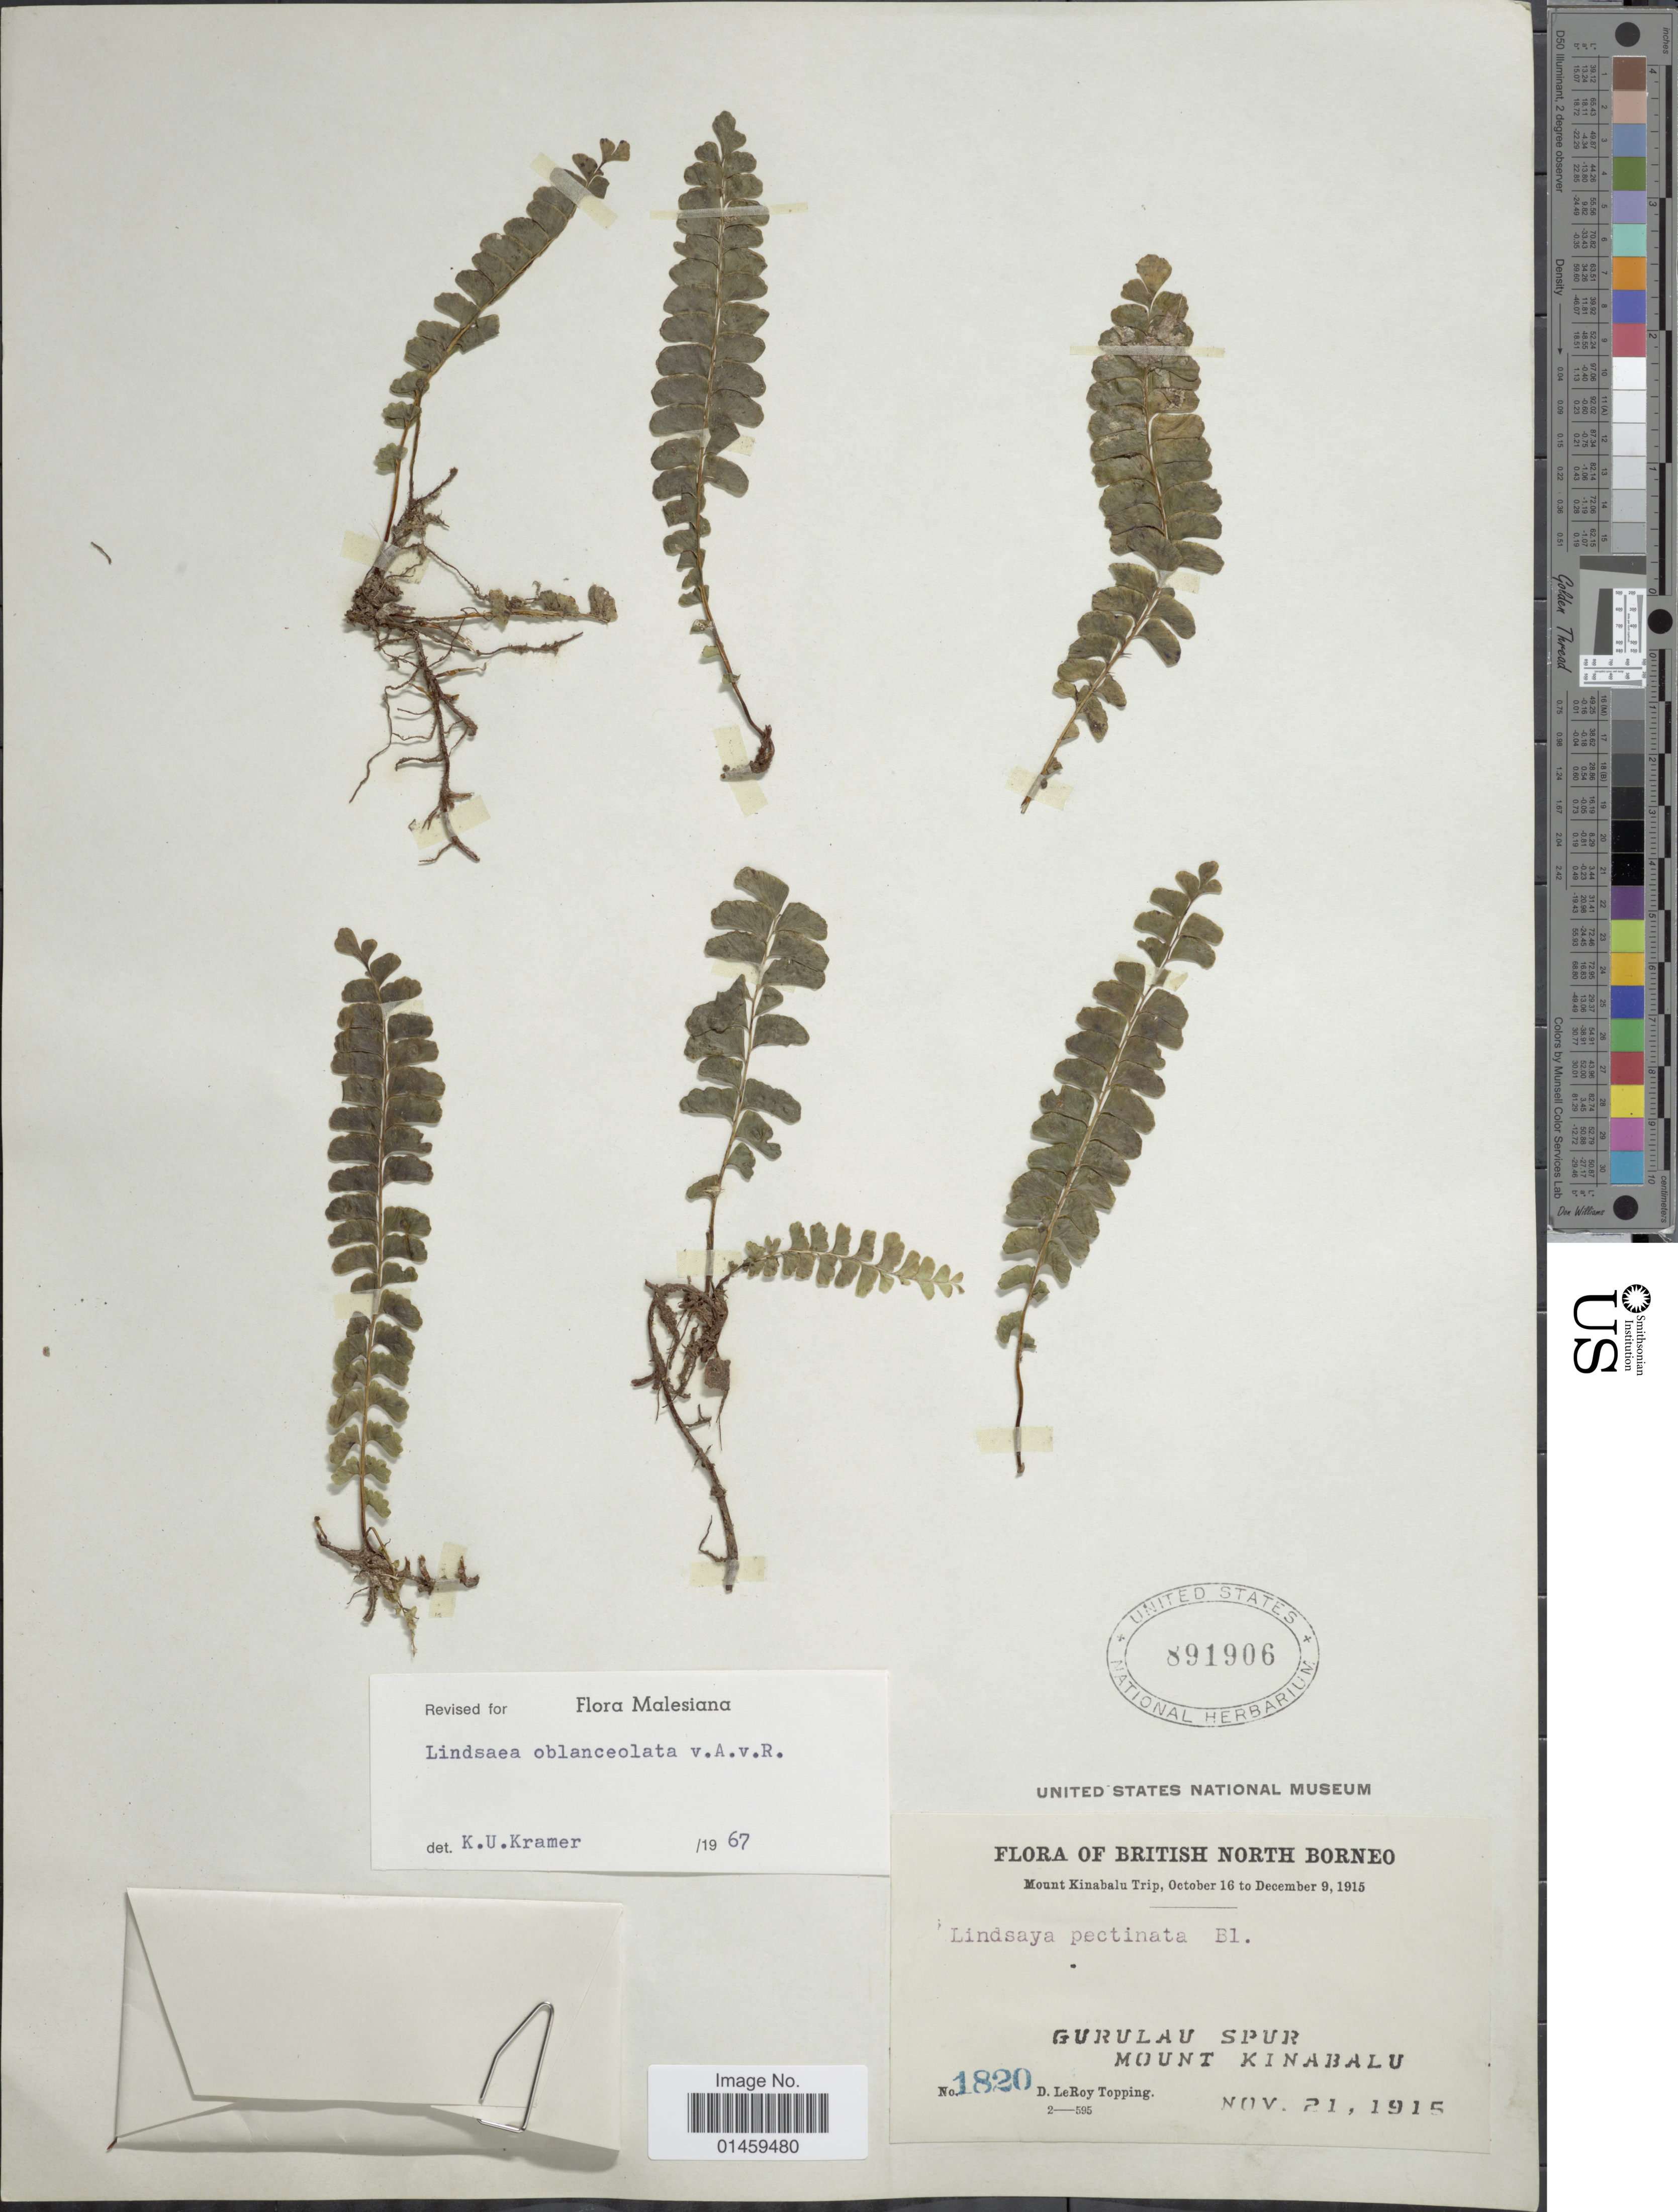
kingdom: Plantae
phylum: Tracheophyta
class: Polypodiopsida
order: Polypodiales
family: Lindsaeaceae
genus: Lindsaea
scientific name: Lindsaea oblanceolata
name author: Alderw.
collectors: D. L. Topping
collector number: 1820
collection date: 1915-11-21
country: Malaysia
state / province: Sabah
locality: Gurulau Spur. Mount Kinabalu.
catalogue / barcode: US 891906